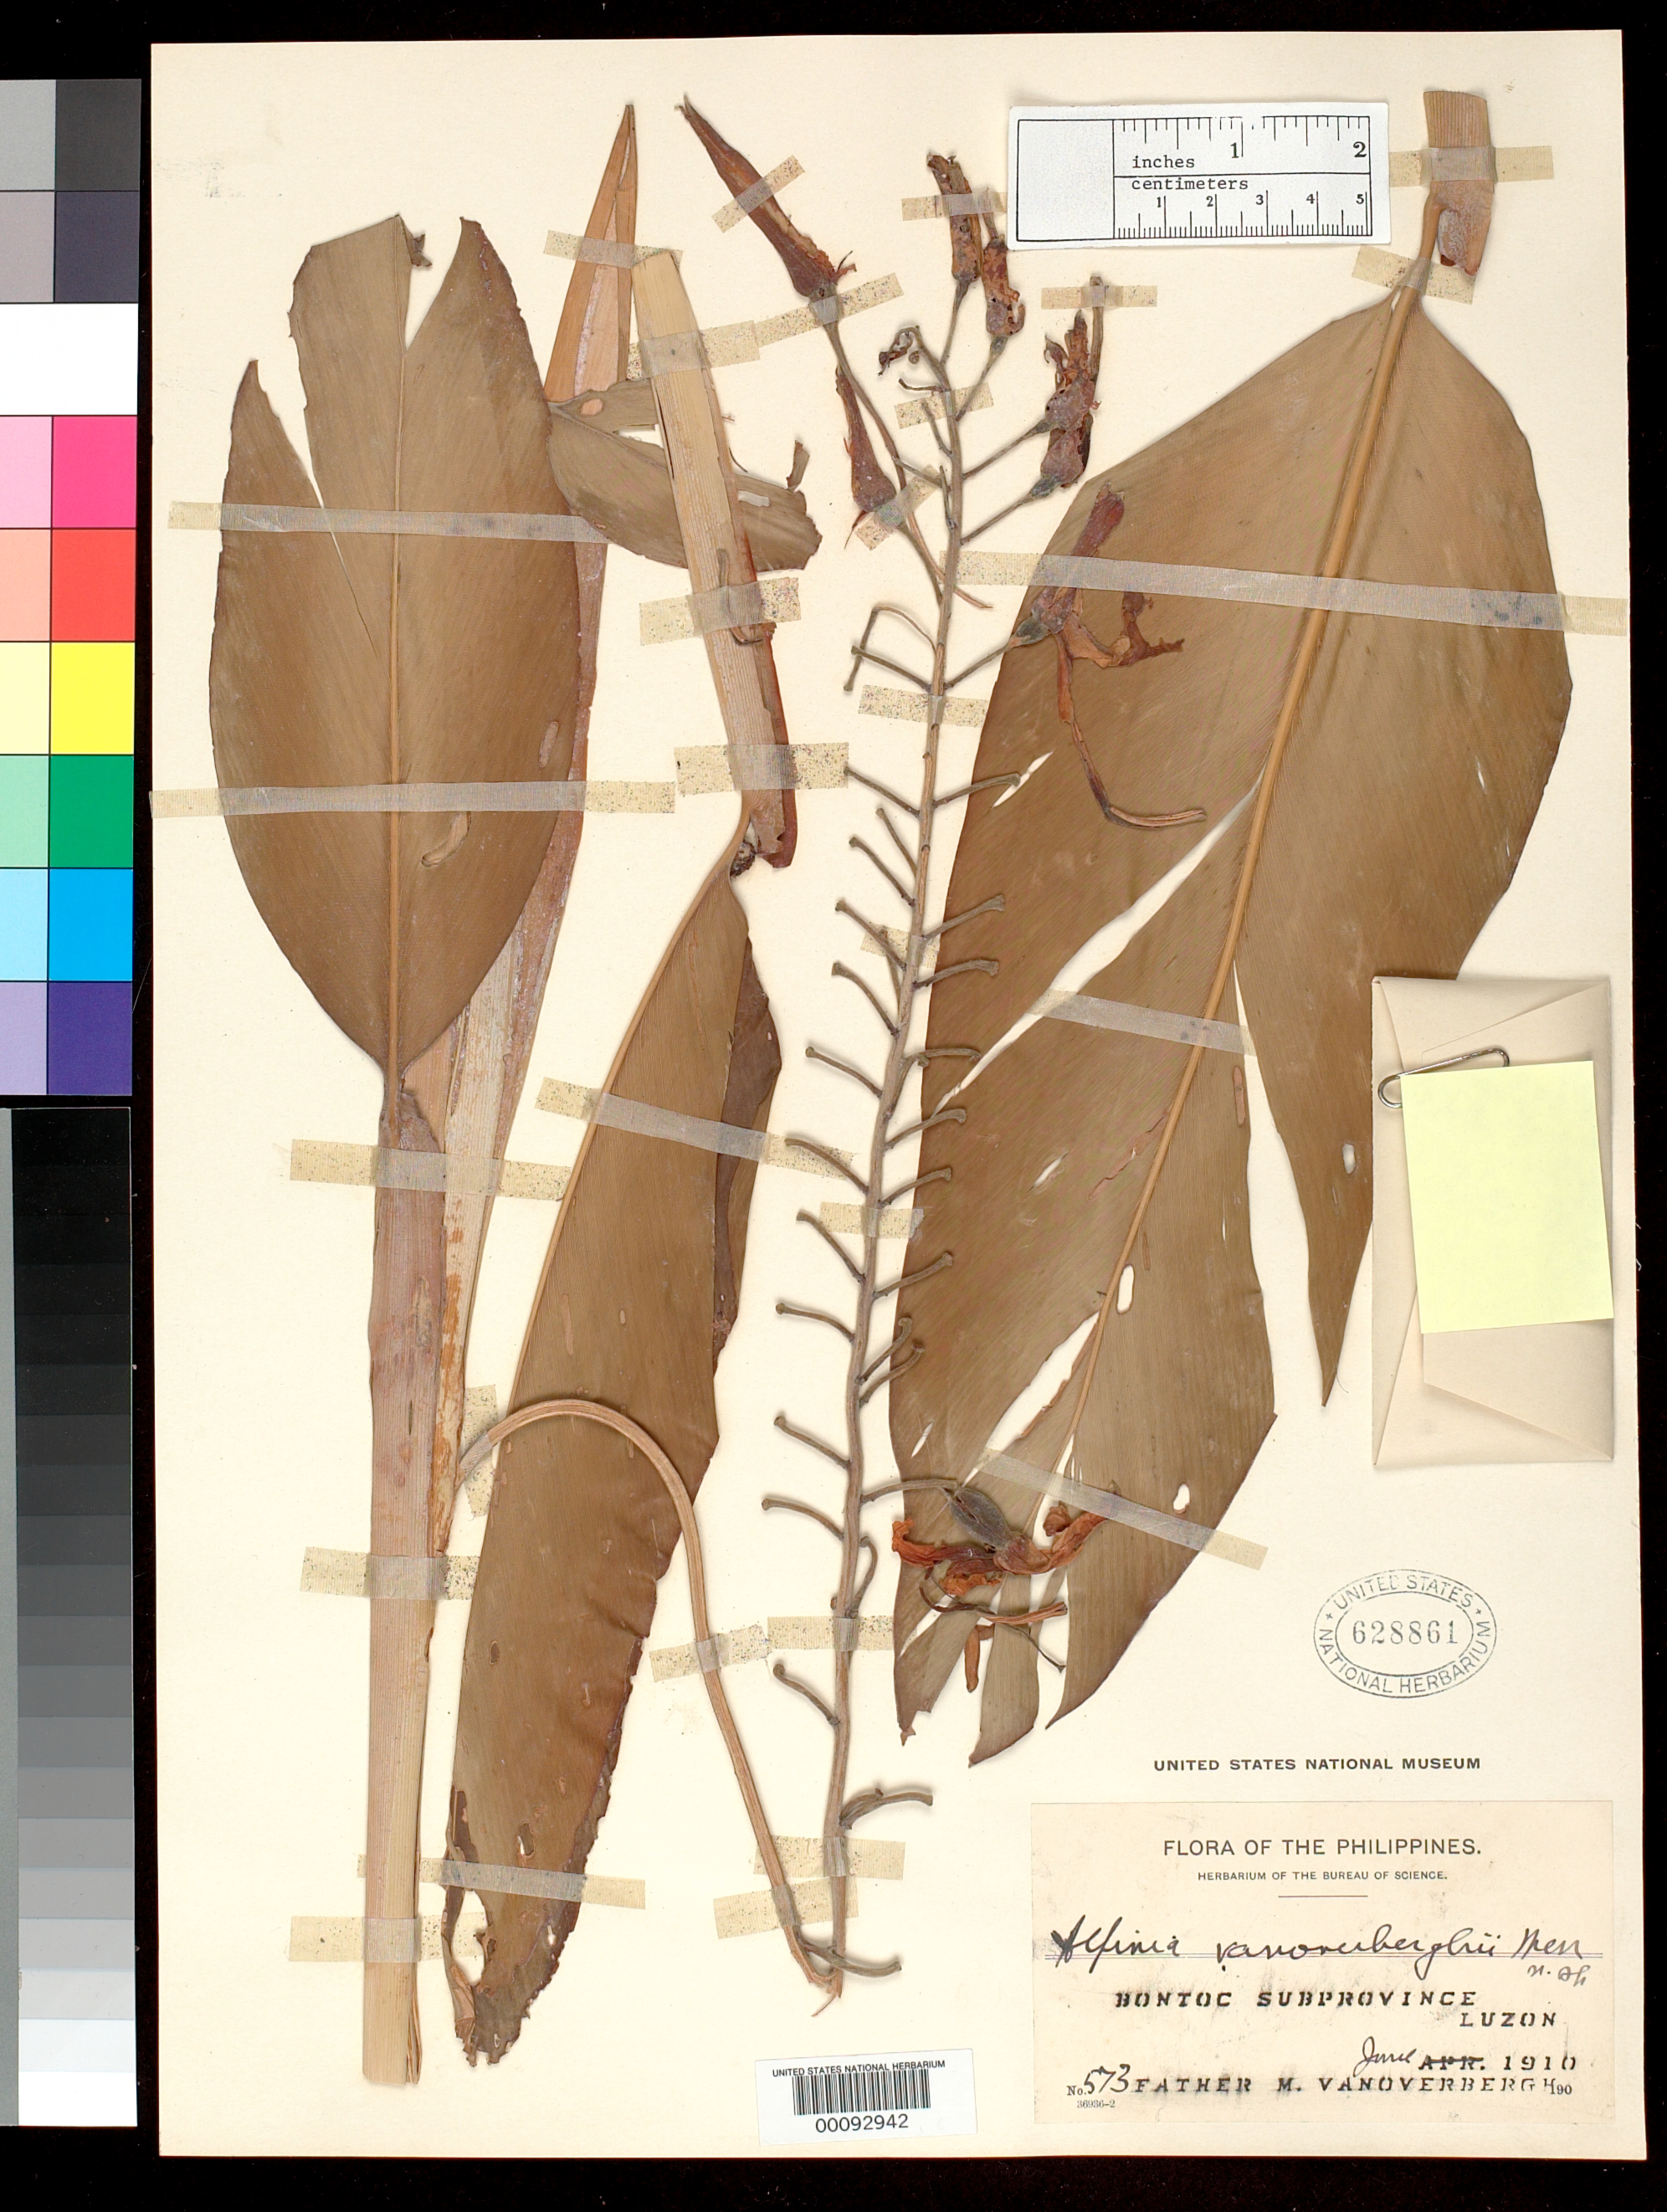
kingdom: Plantae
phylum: Tracheophyta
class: Liliopsida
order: Zingiberales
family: Zingiberaceae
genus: Alpinia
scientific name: Alpinia vanoverberghii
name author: Merr.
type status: Isotype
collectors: M. Vanoverbergh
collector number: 573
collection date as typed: Jun 1910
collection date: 1910-06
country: Philippines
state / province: Cordillera (Administrative Region)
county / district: Mountain province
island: Luzon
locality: Bontoc Sur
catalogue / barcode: US 628861